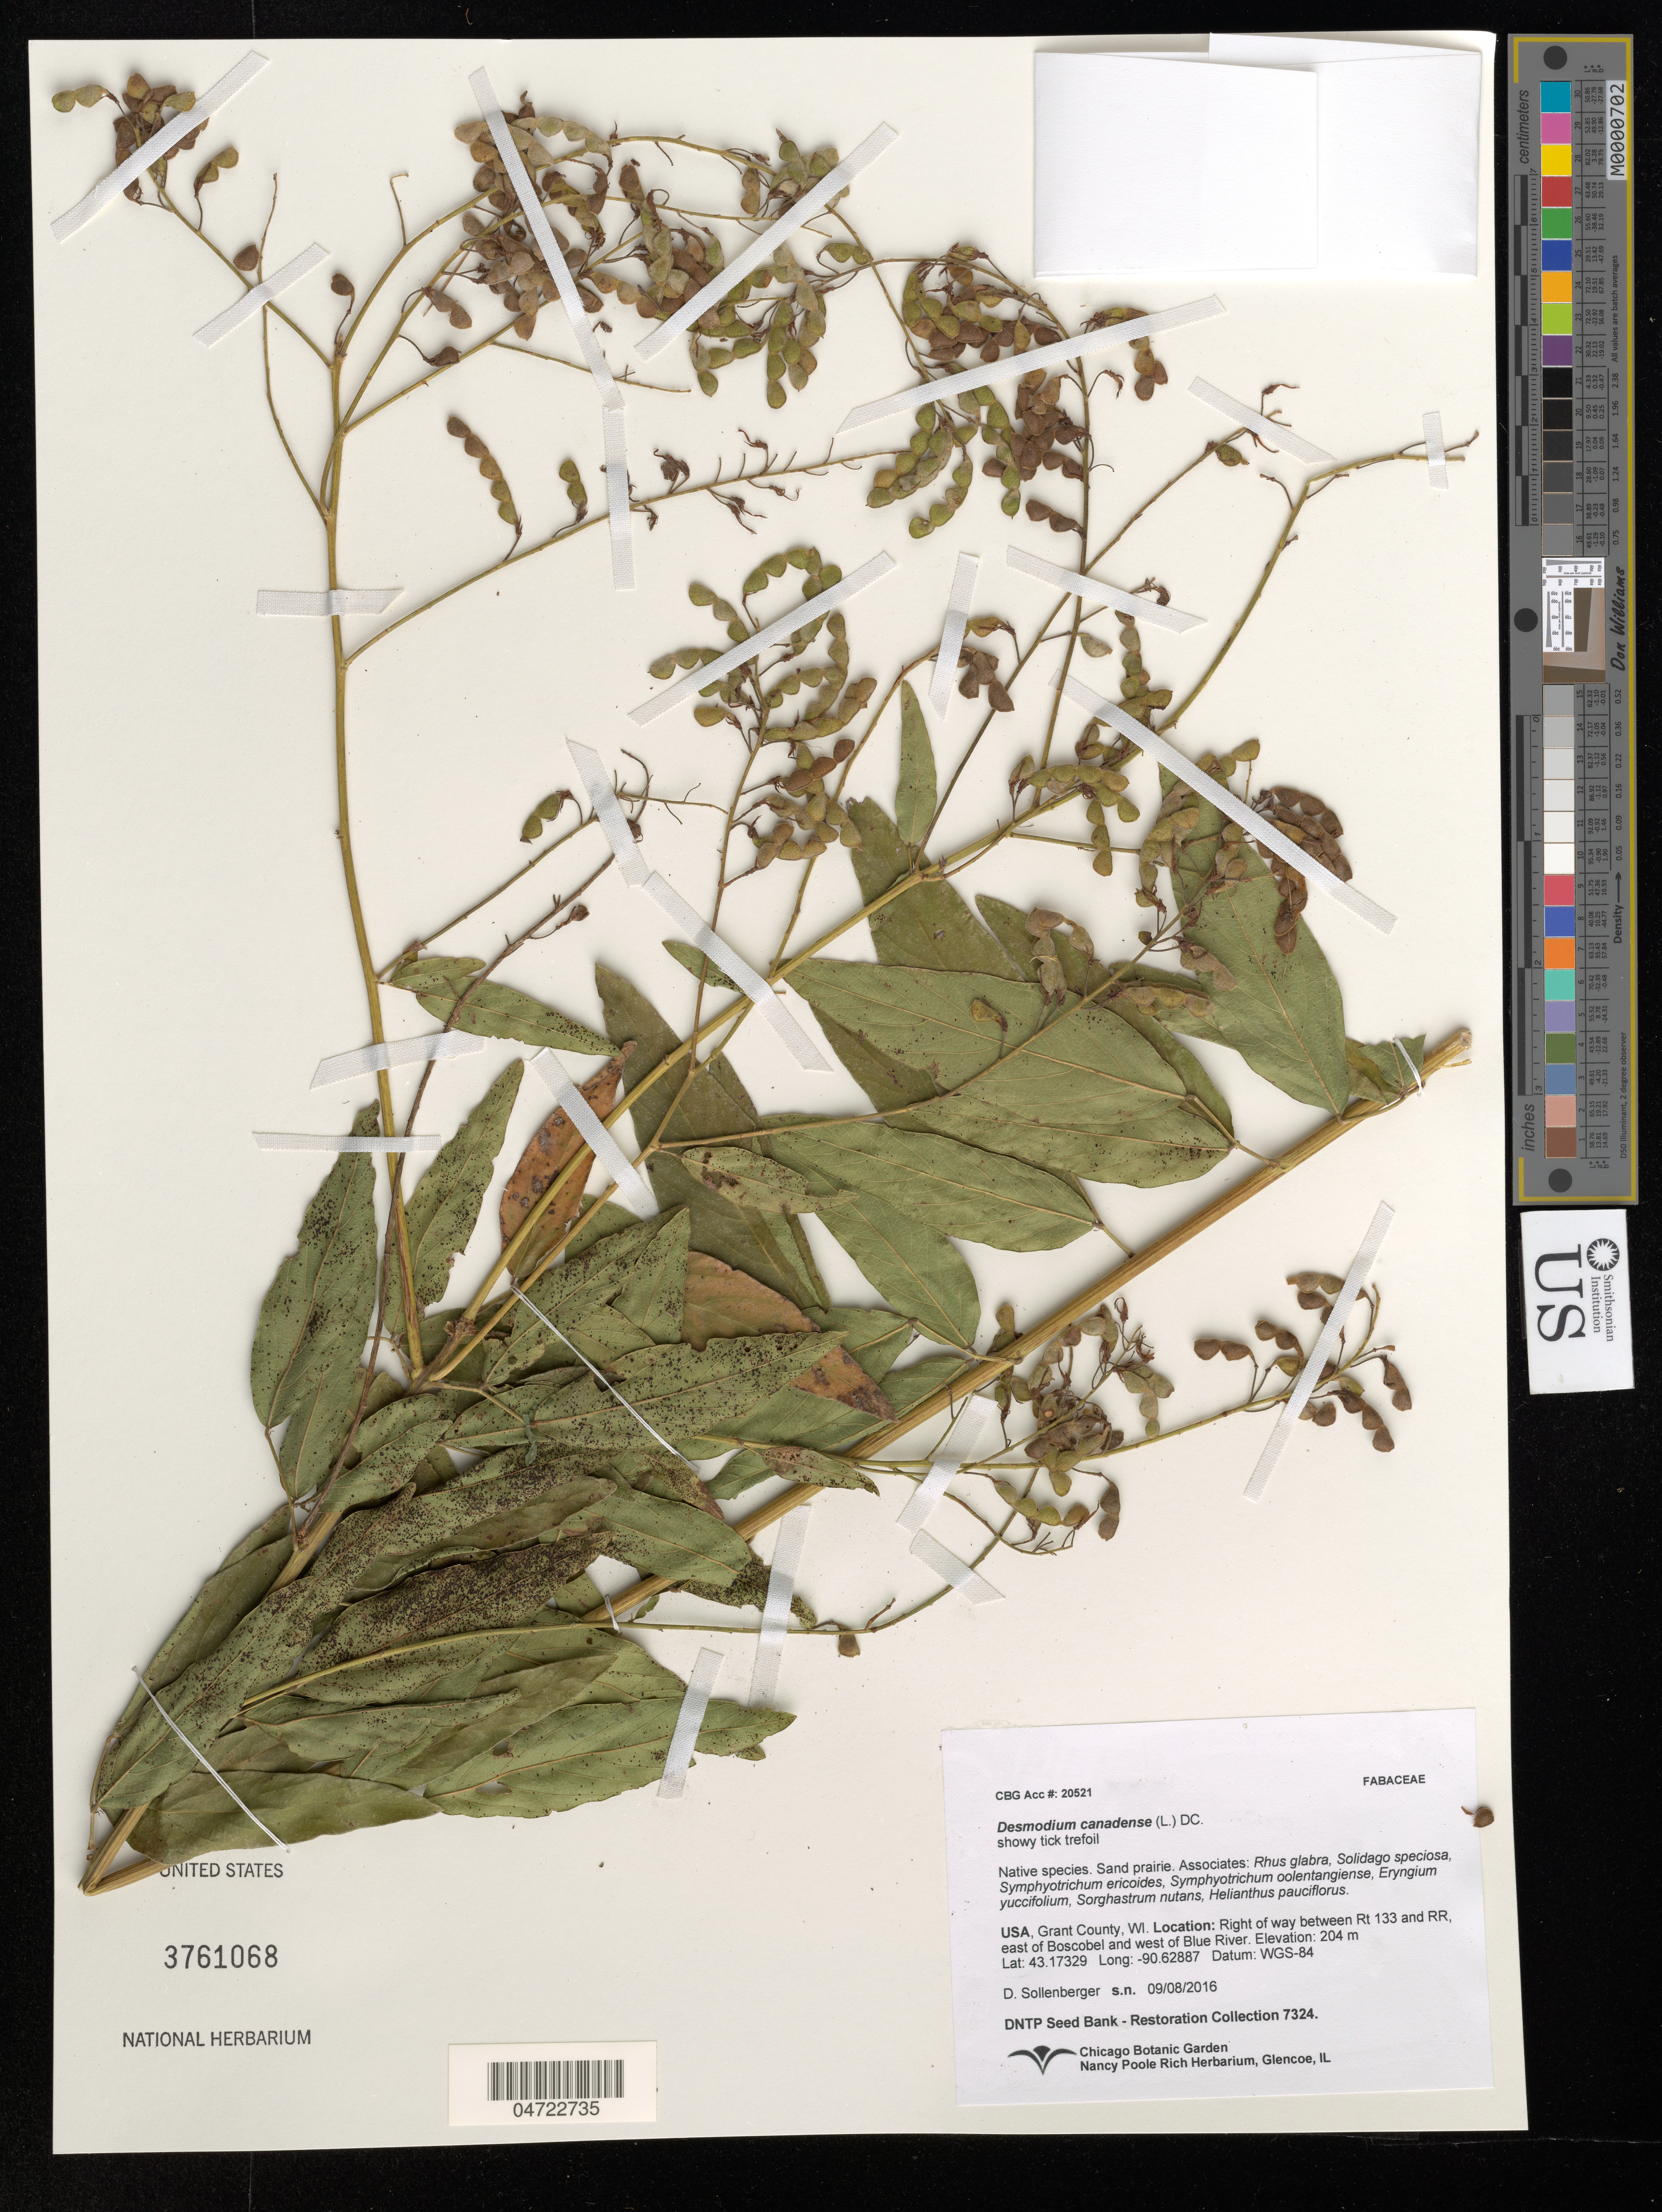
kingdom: Plantae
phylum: Tracheophyta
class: Magnoliopsida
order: Fabales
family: Fabaceae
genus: Desmodium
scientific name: Desmodium canadense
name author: (L.) DC.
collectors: D. Sollenberger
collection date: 2016-09-08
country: United States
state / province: Wisconsin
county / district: Grant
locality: Grant County. Right of way between Rt 133 and RR, east of Boscobel and west of Blue River.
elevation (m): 204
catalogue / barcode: US 3761068